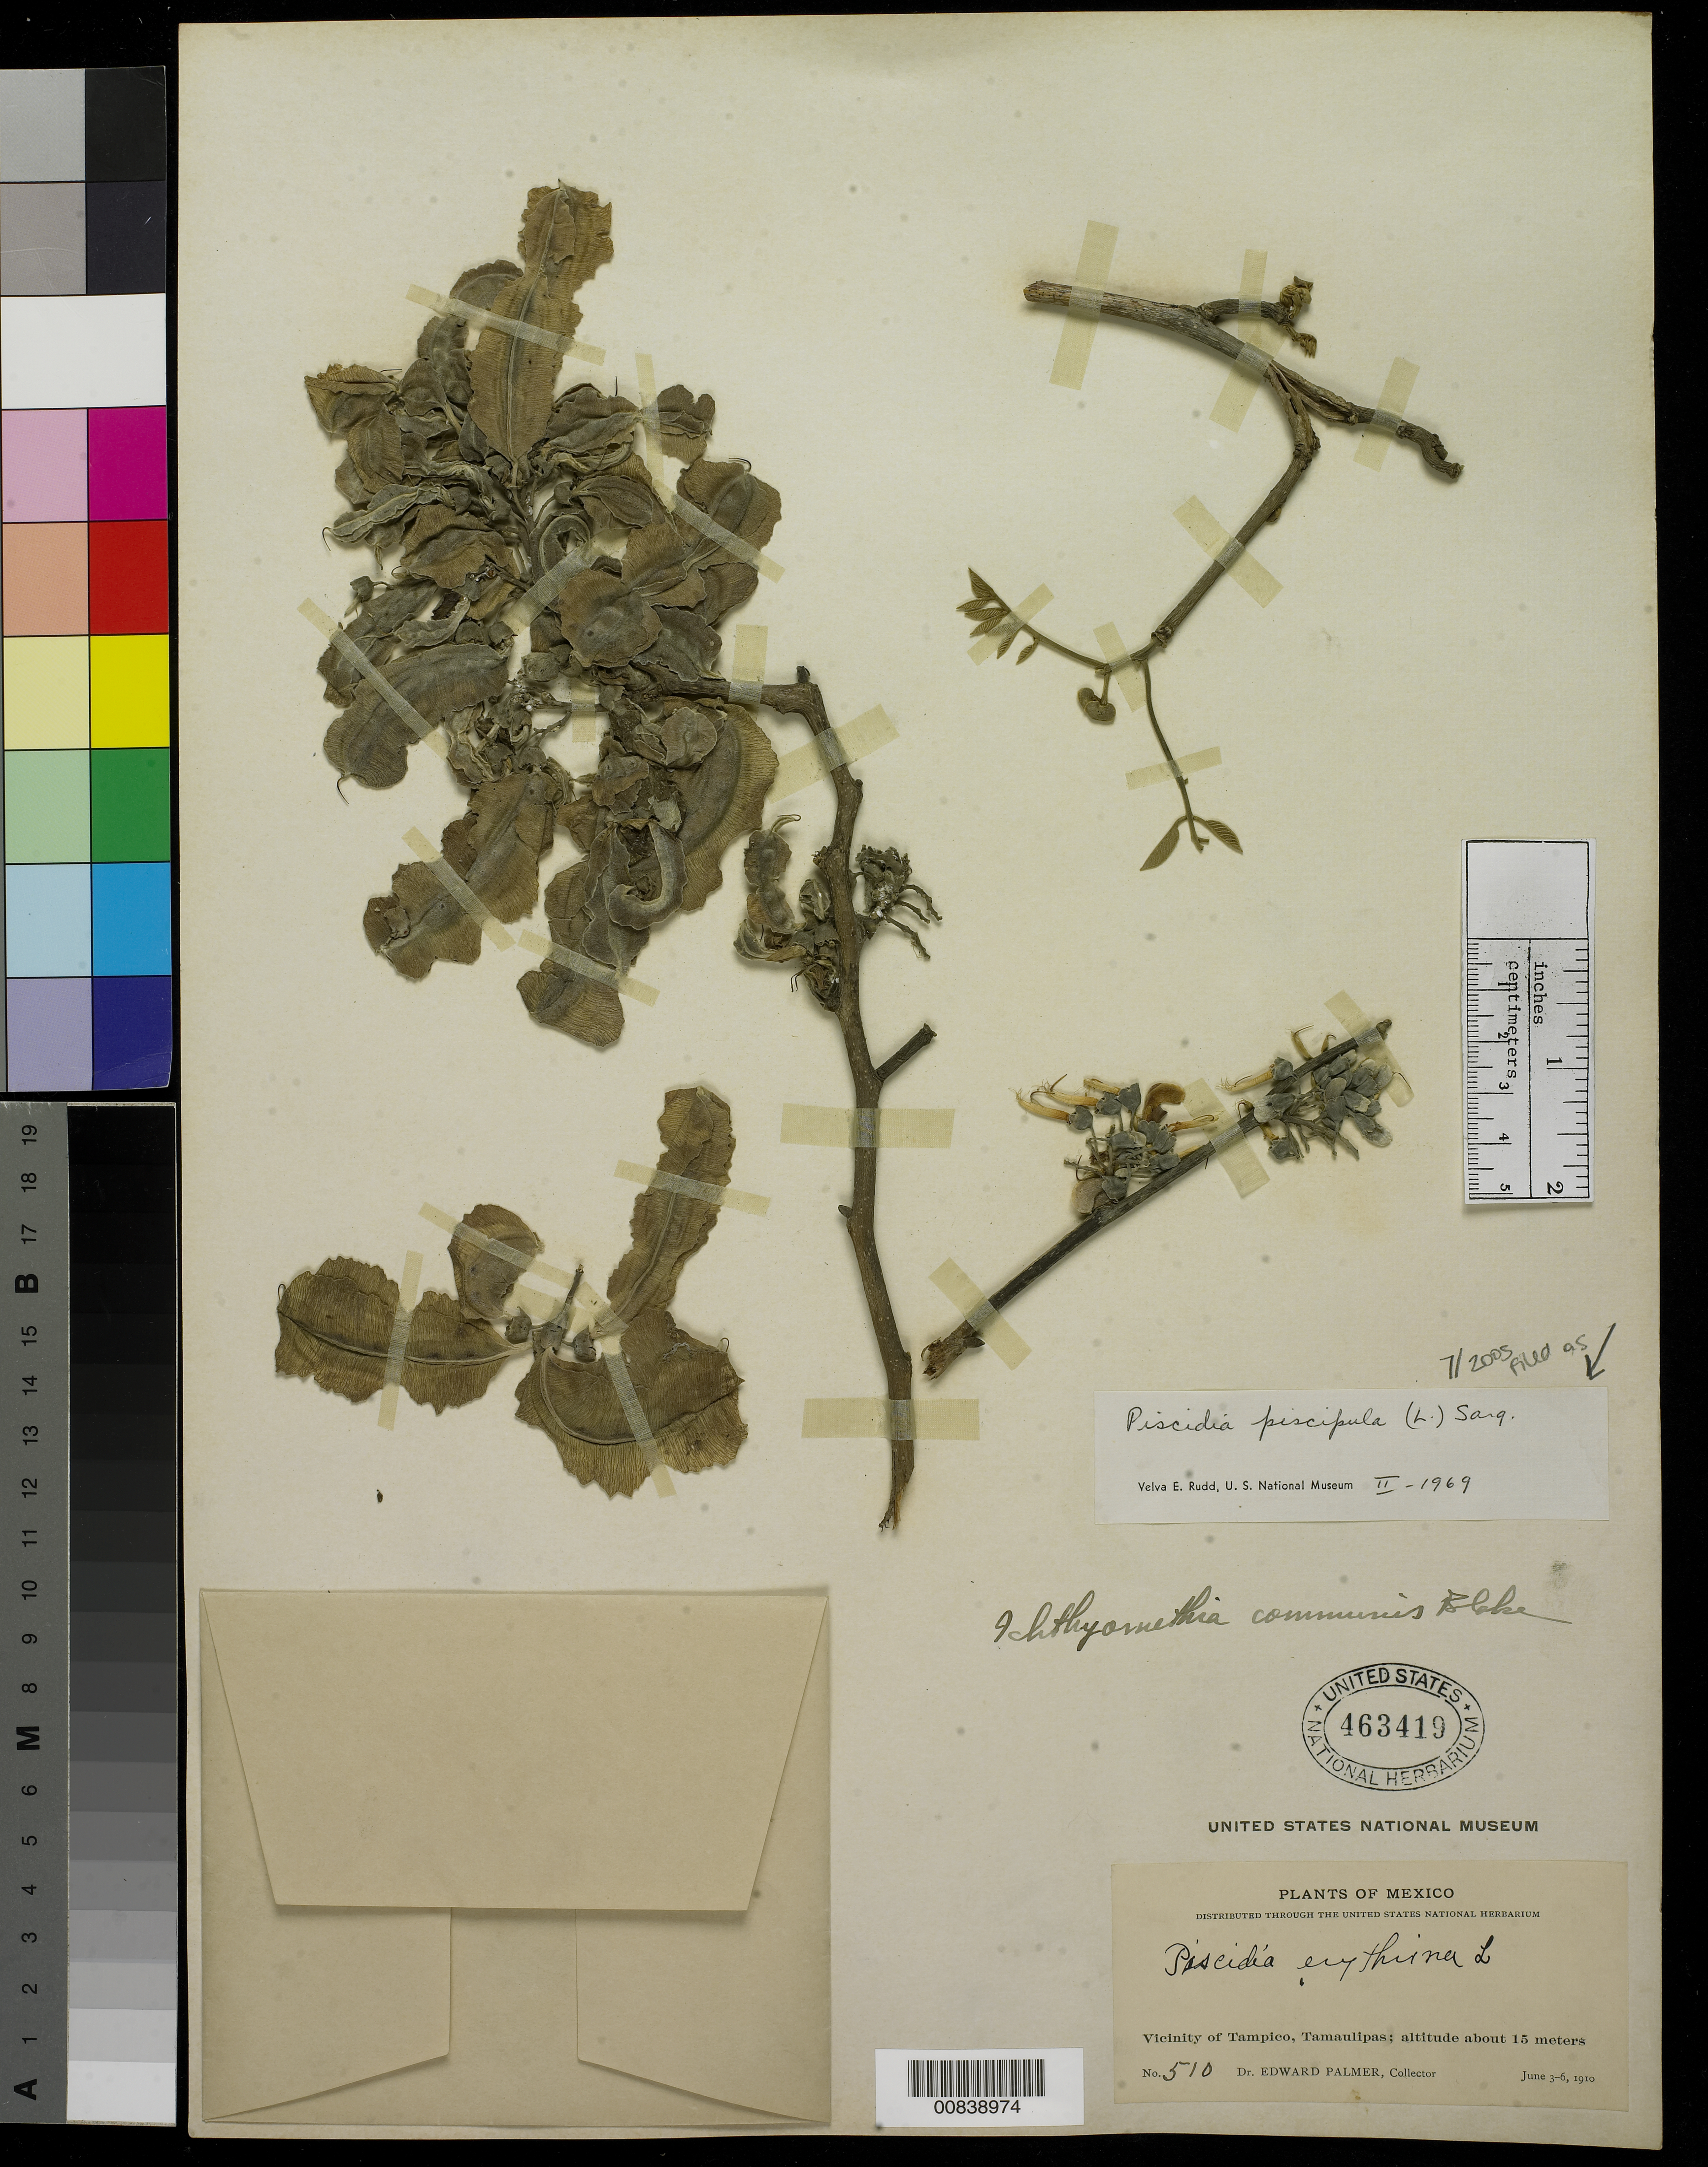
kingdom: Plantae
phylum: Tracheophyta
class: Magnoliopsida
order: Fabales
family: Fabaceae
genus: Piscidia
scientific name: Piscidia piscipula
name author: (L.) Sarg.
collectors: E. Palmer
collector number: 510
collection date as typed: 03 Jun 1910 to 06 Jun 1910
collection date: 1910-06-03/1910-06-06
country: Mexico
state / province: Tamaulipas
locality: Vicinity of Tampico, Tamaulipas.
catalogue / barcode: US 463419